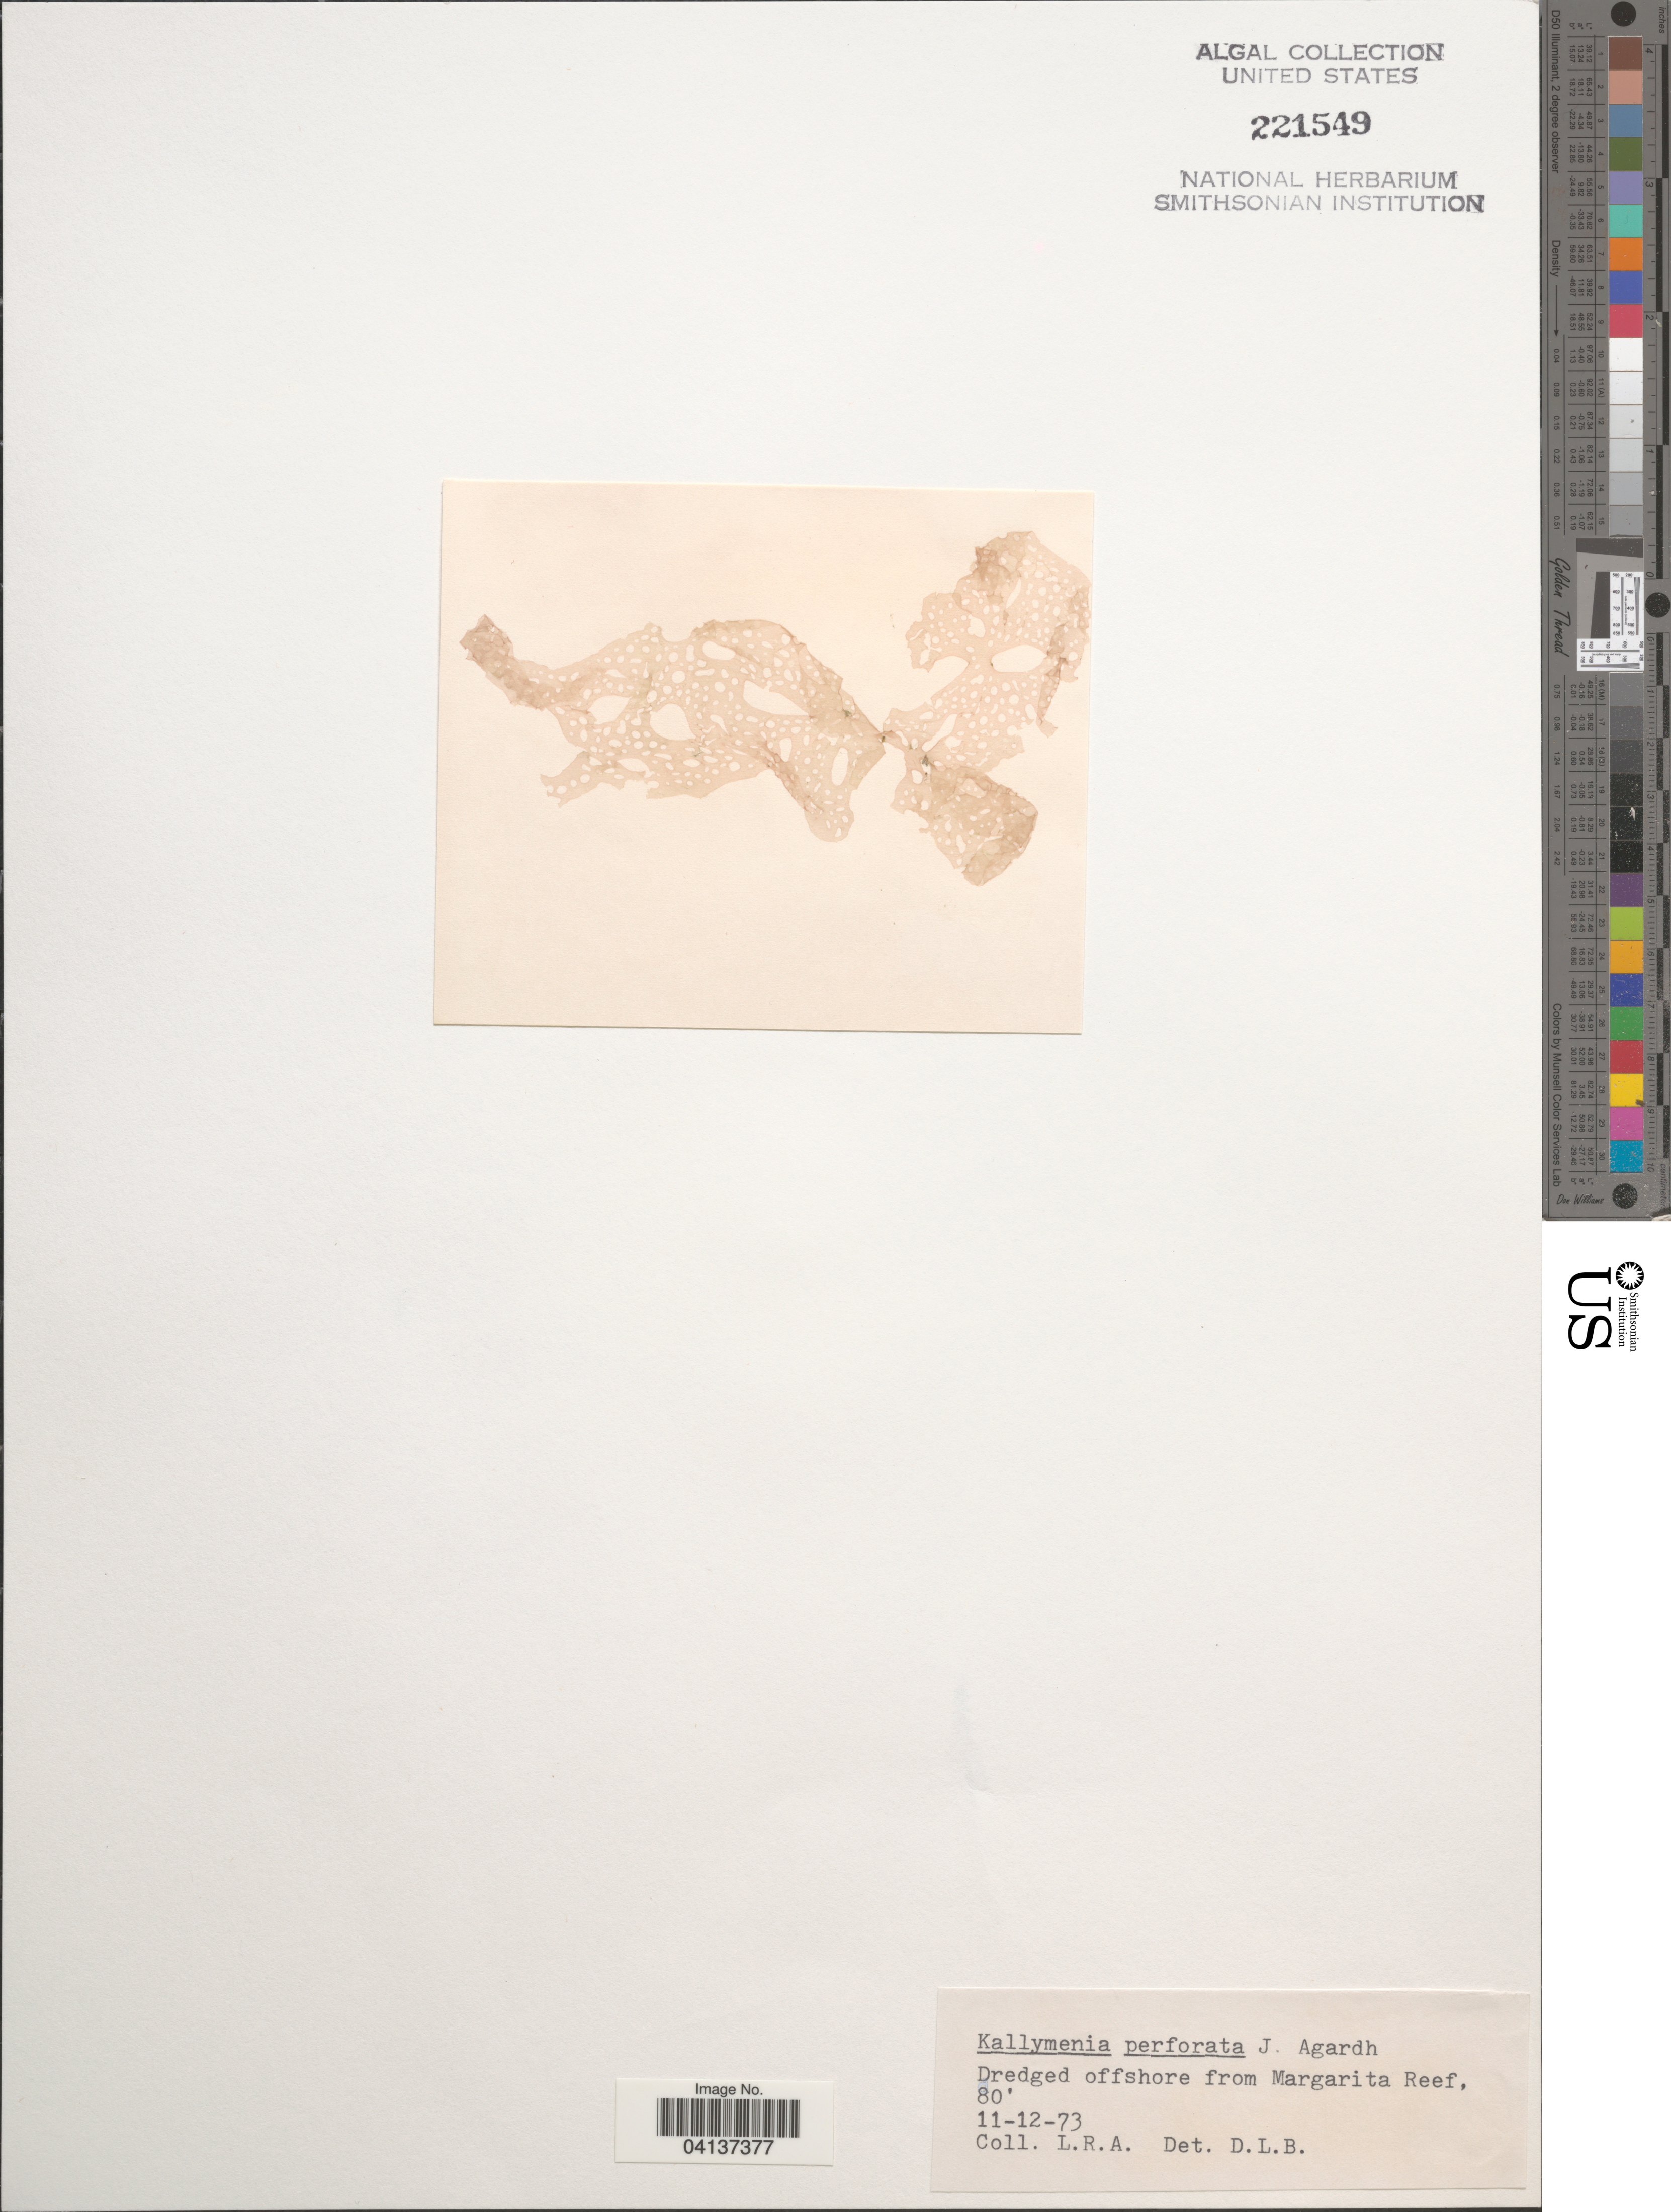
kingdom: Plantae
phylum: Rhodophyta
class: Florideophyceae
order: Gigartinales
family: Kallymeniaceae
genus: Kallymenia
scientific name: Kallymenia perforata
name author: J. Agardh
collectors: L. R. A.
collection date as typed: Transcribed d/m/y: 12/11/73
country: Puerto Rico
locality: Dredged offshore from Margarita Reef.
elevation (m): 24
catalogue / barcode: US 221549